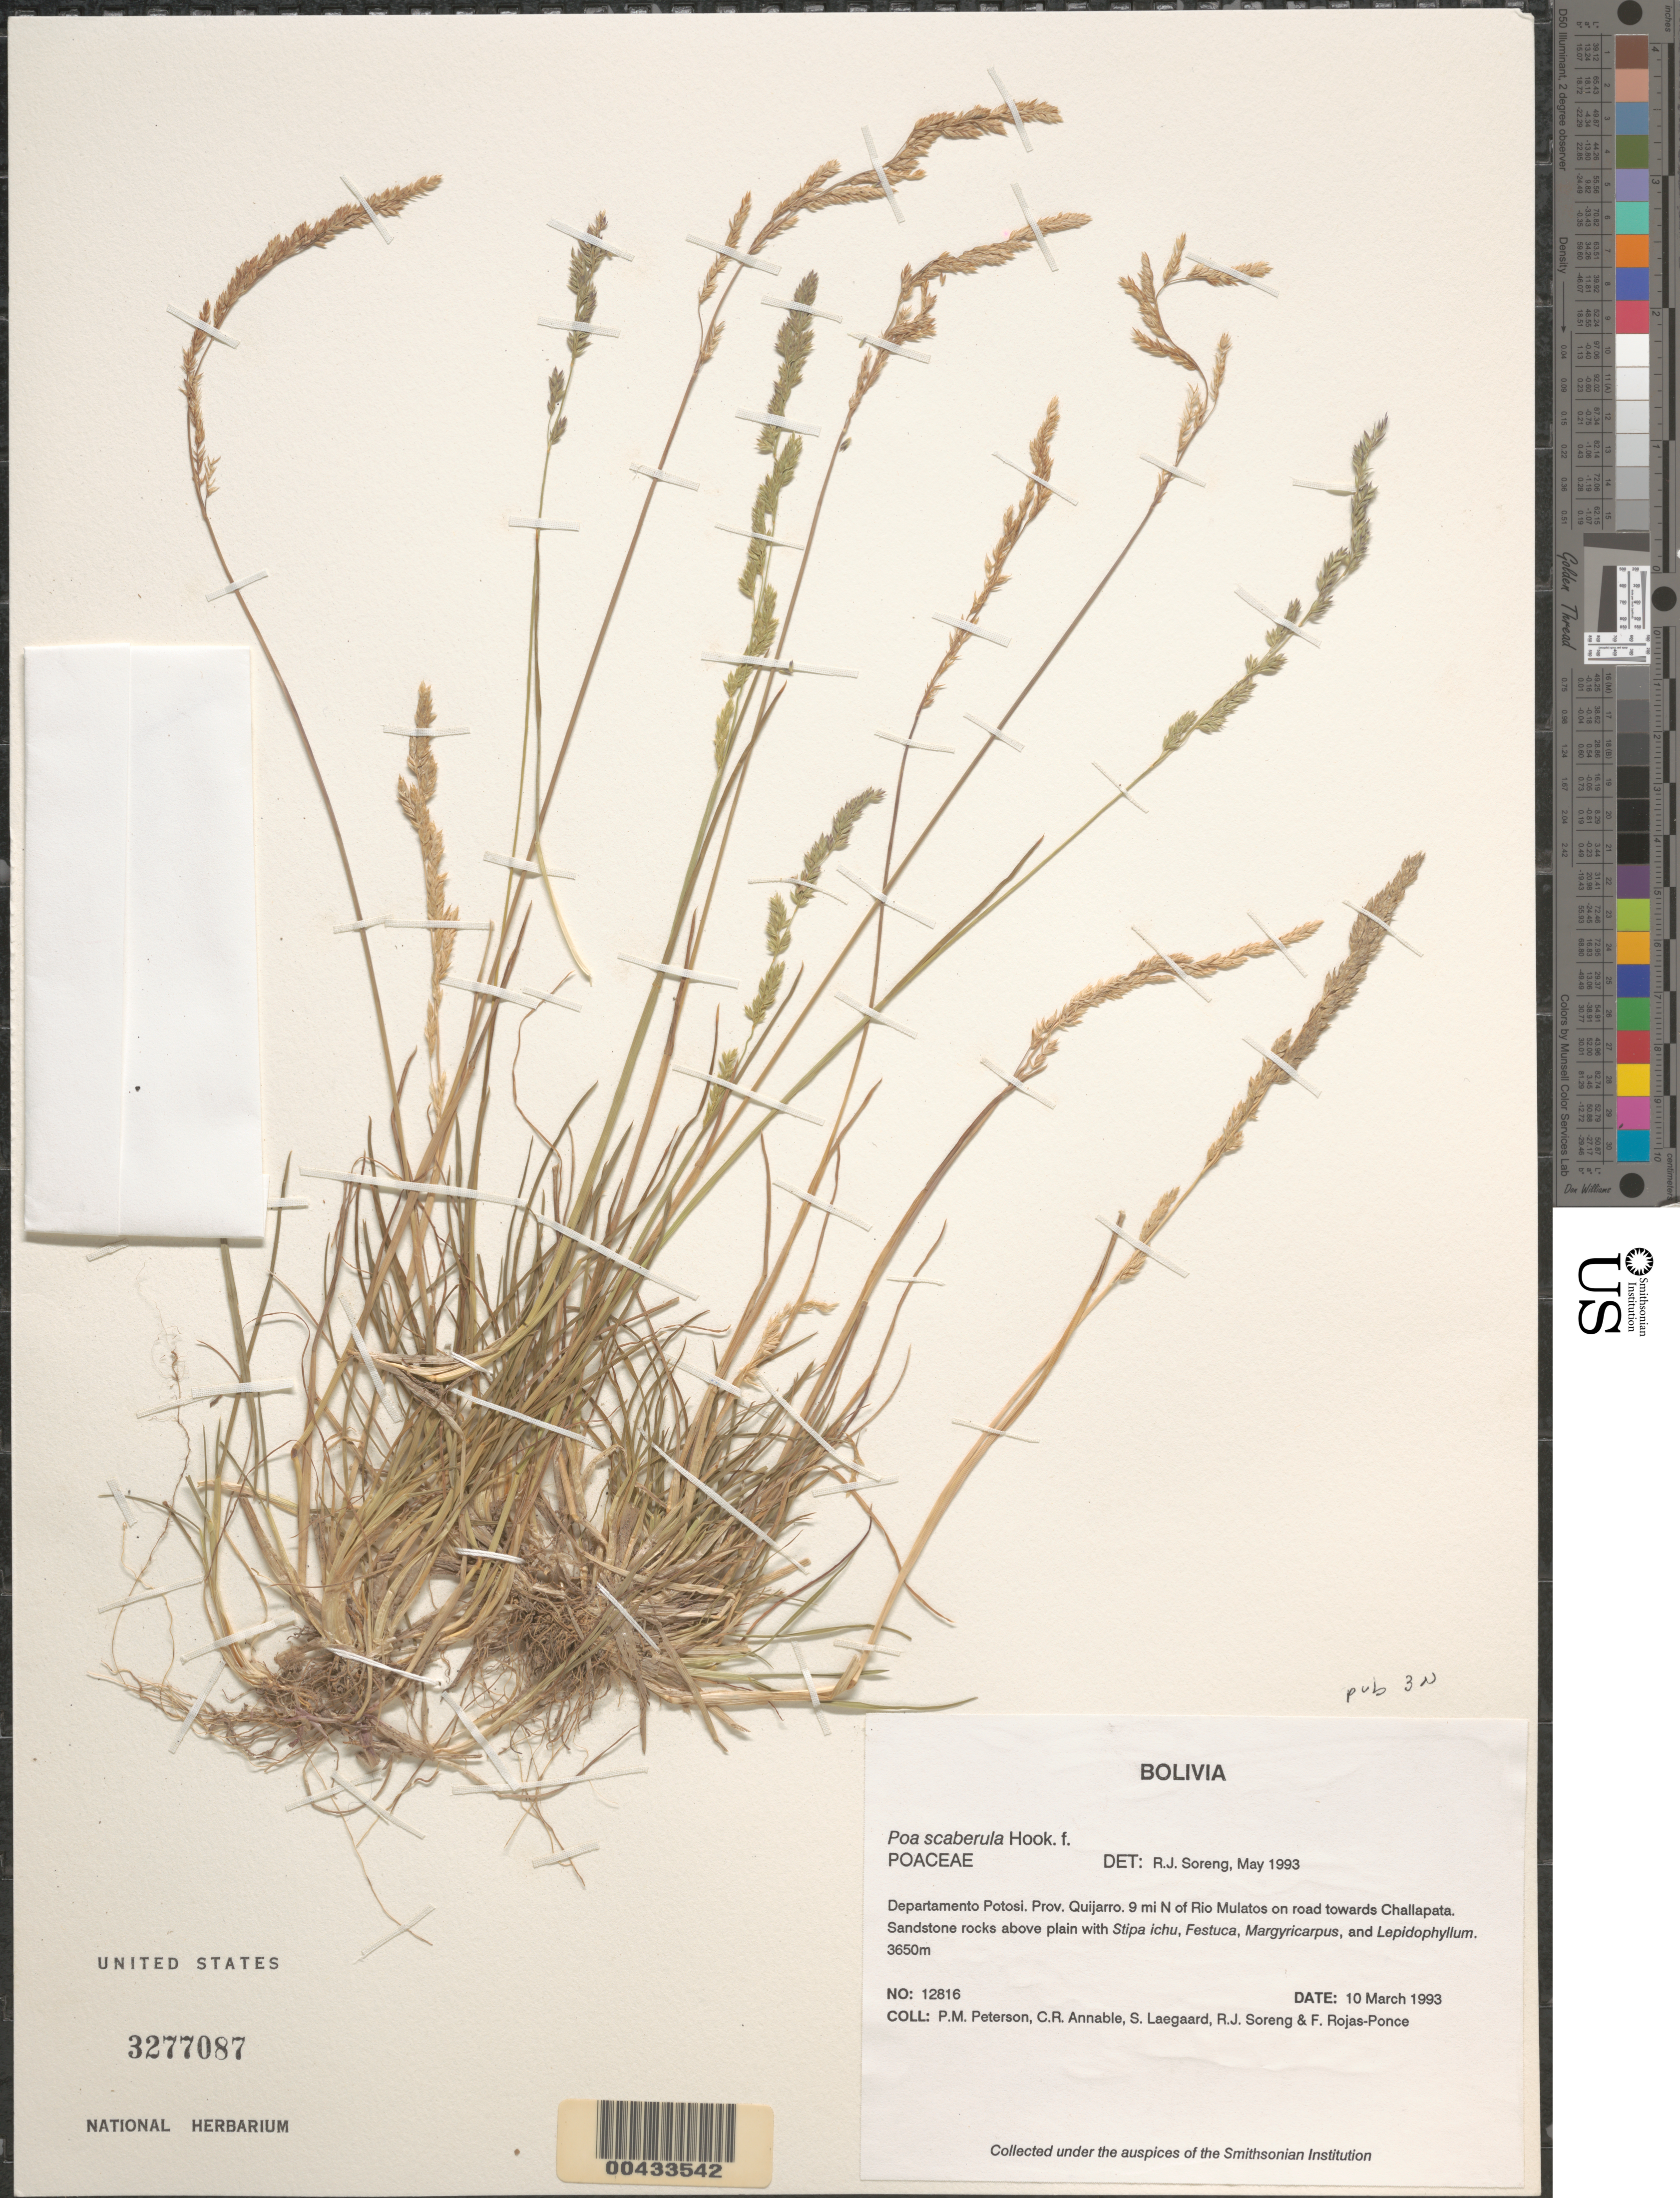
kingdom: Plantae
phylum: Tracheophyta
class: Liliopsida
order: Poales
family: Poaceae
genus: Poa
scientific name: Poa scaberula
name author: Hook. f.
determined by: Soreng, Robert J., Research Associate (BOT), Smithsonian Institution - National Museum of Natural History (UNITED STATES)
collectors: P. M. Peterson, C. R. Annable, S. Lægaard, R. J. Soreng & F. Rojas-Ponce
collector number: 12816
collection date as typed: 10 Mar 1993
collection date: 1993-03-10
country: Bolivia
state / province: Potosí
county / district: Quijarro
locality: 9 mi N of Rio Mulatos on road towards Challapata.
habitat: Sandstone rocks above plain with Stipa ichu, Festuca, Margyricarpus, and Lepidophyllum.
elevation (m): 3650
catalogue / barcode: US 3277087